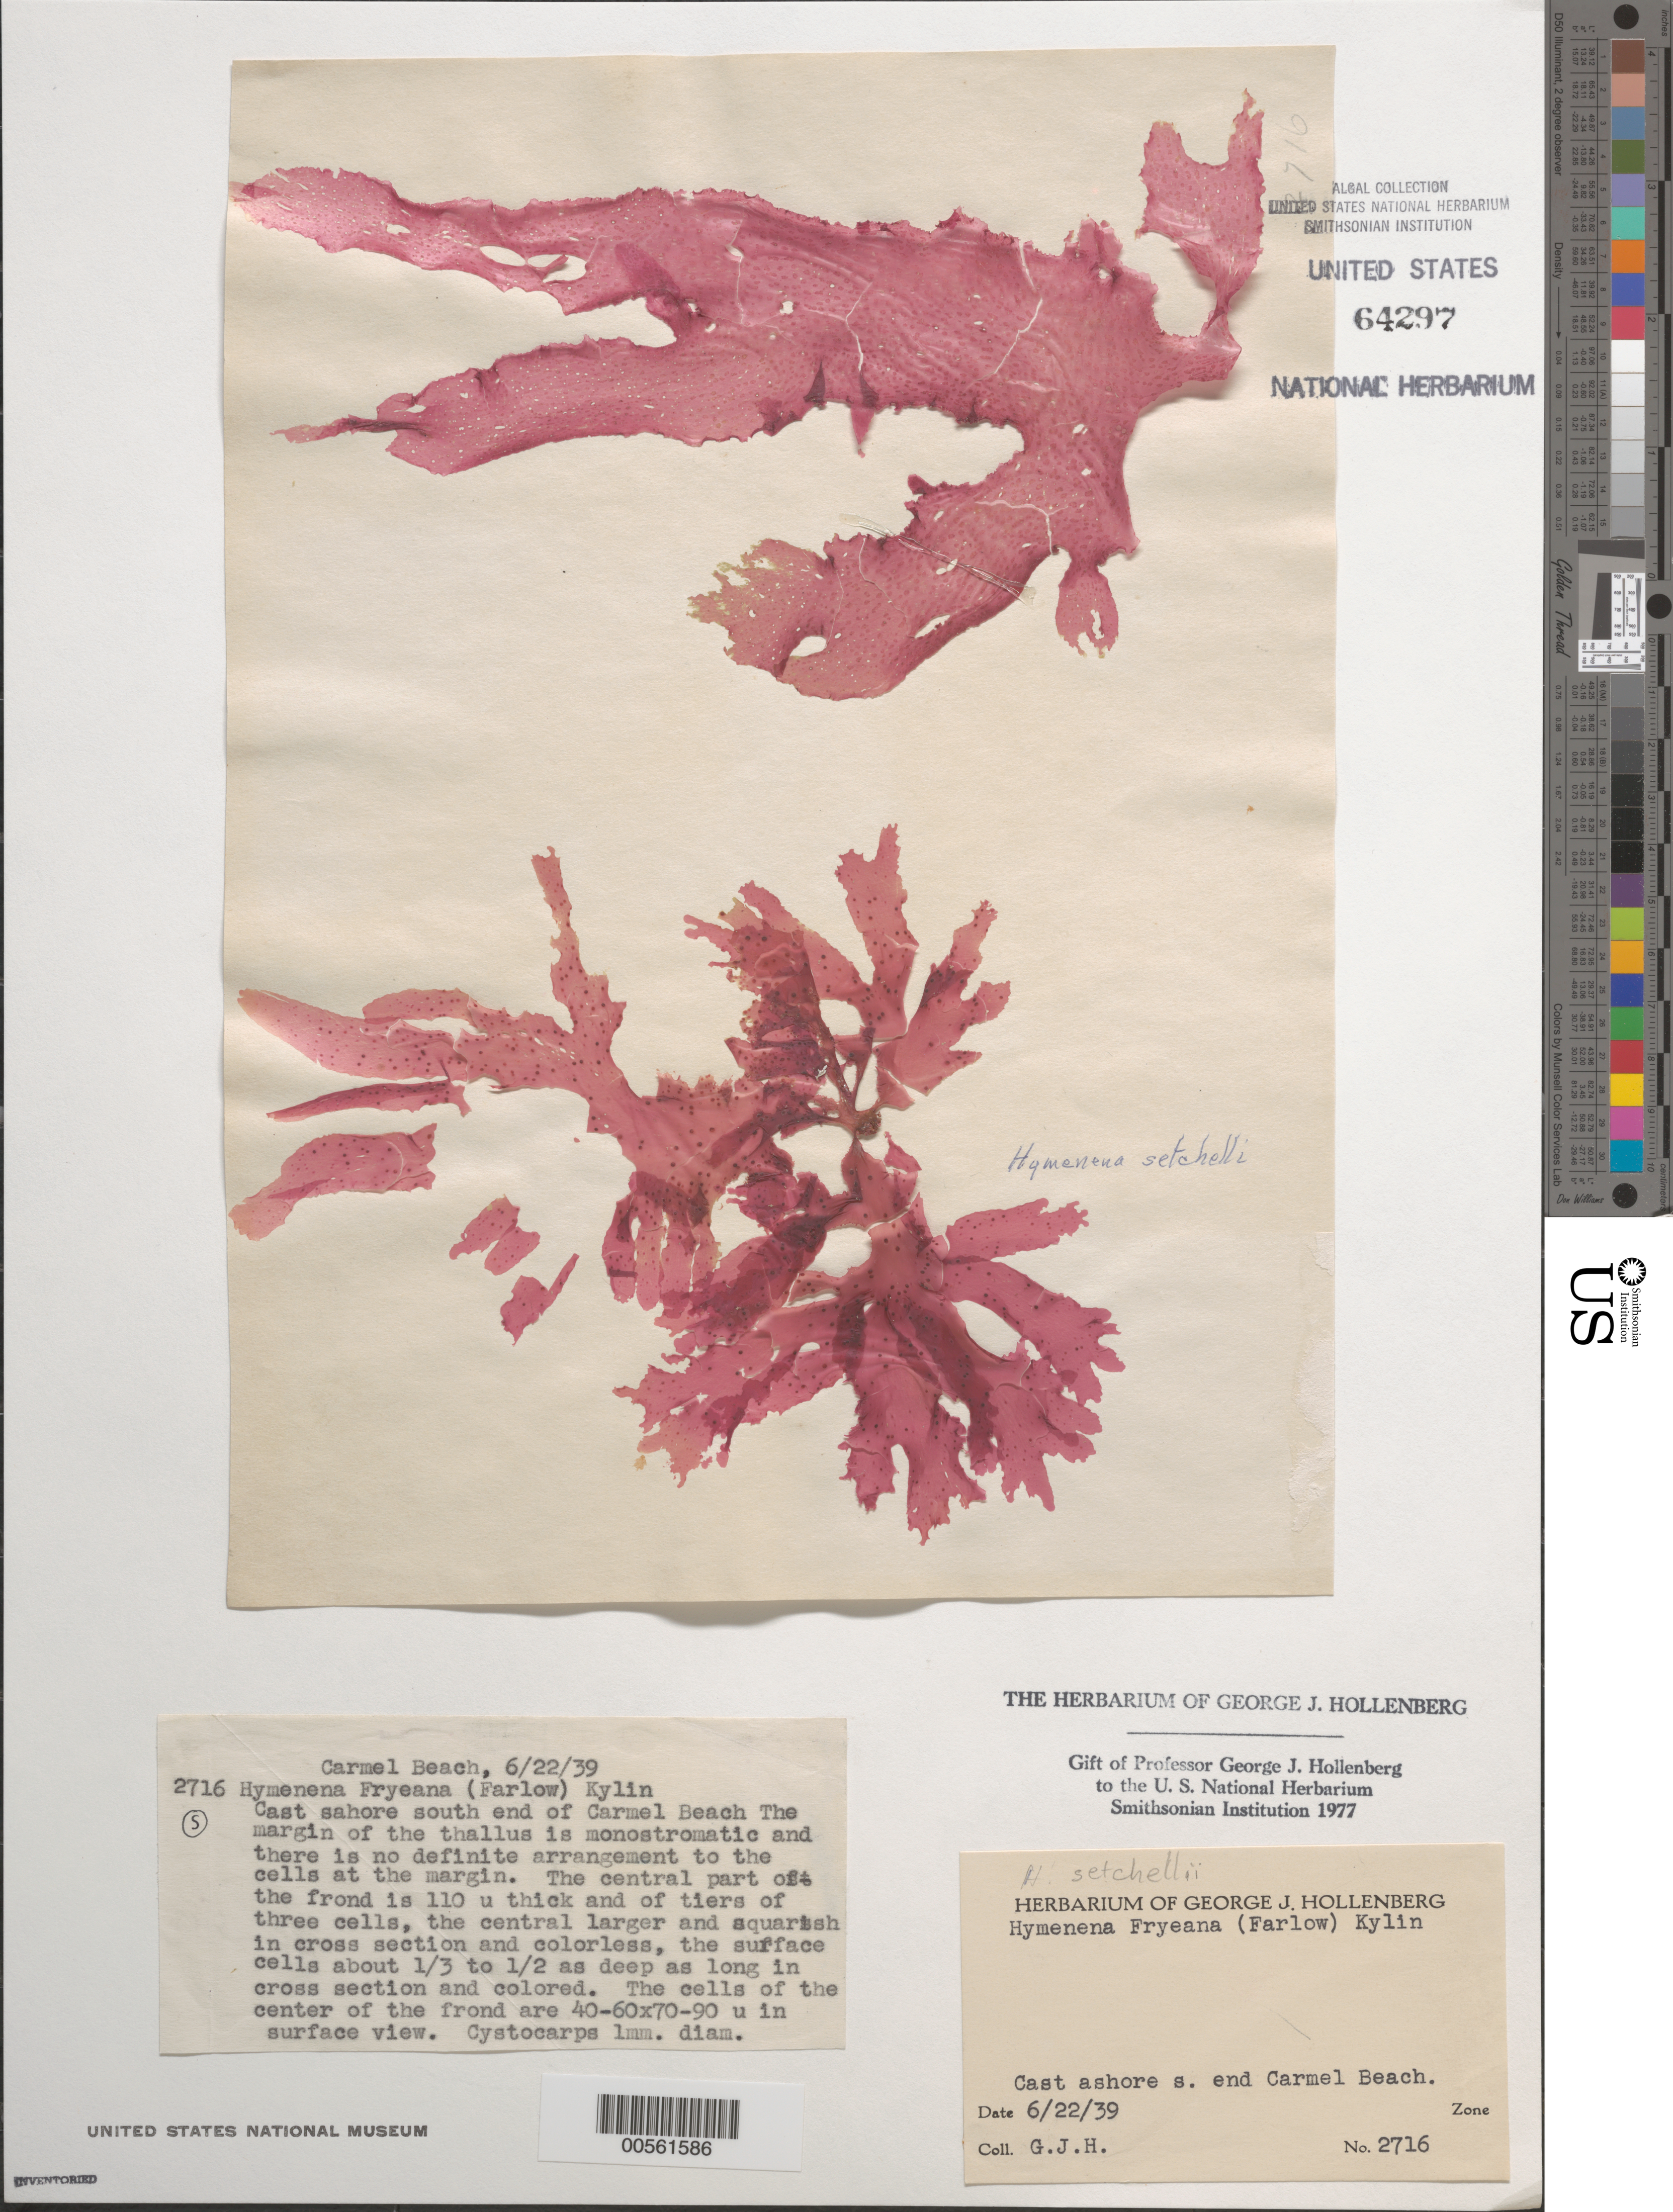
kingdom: Plantae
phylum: Rhodophyta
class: Florideophyceae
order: Ceramiales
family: Delesseriaceae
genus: Hymenena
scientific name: Hymenena setchellii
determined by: Hollenberg, George J.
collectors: G. Hollenberg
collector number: GJH 2716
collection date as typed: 22 Jun 1939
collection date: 1939-06-22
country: United States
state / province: California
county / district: Monterey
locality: Carmel Beach, Carmel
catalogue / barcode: US 64297